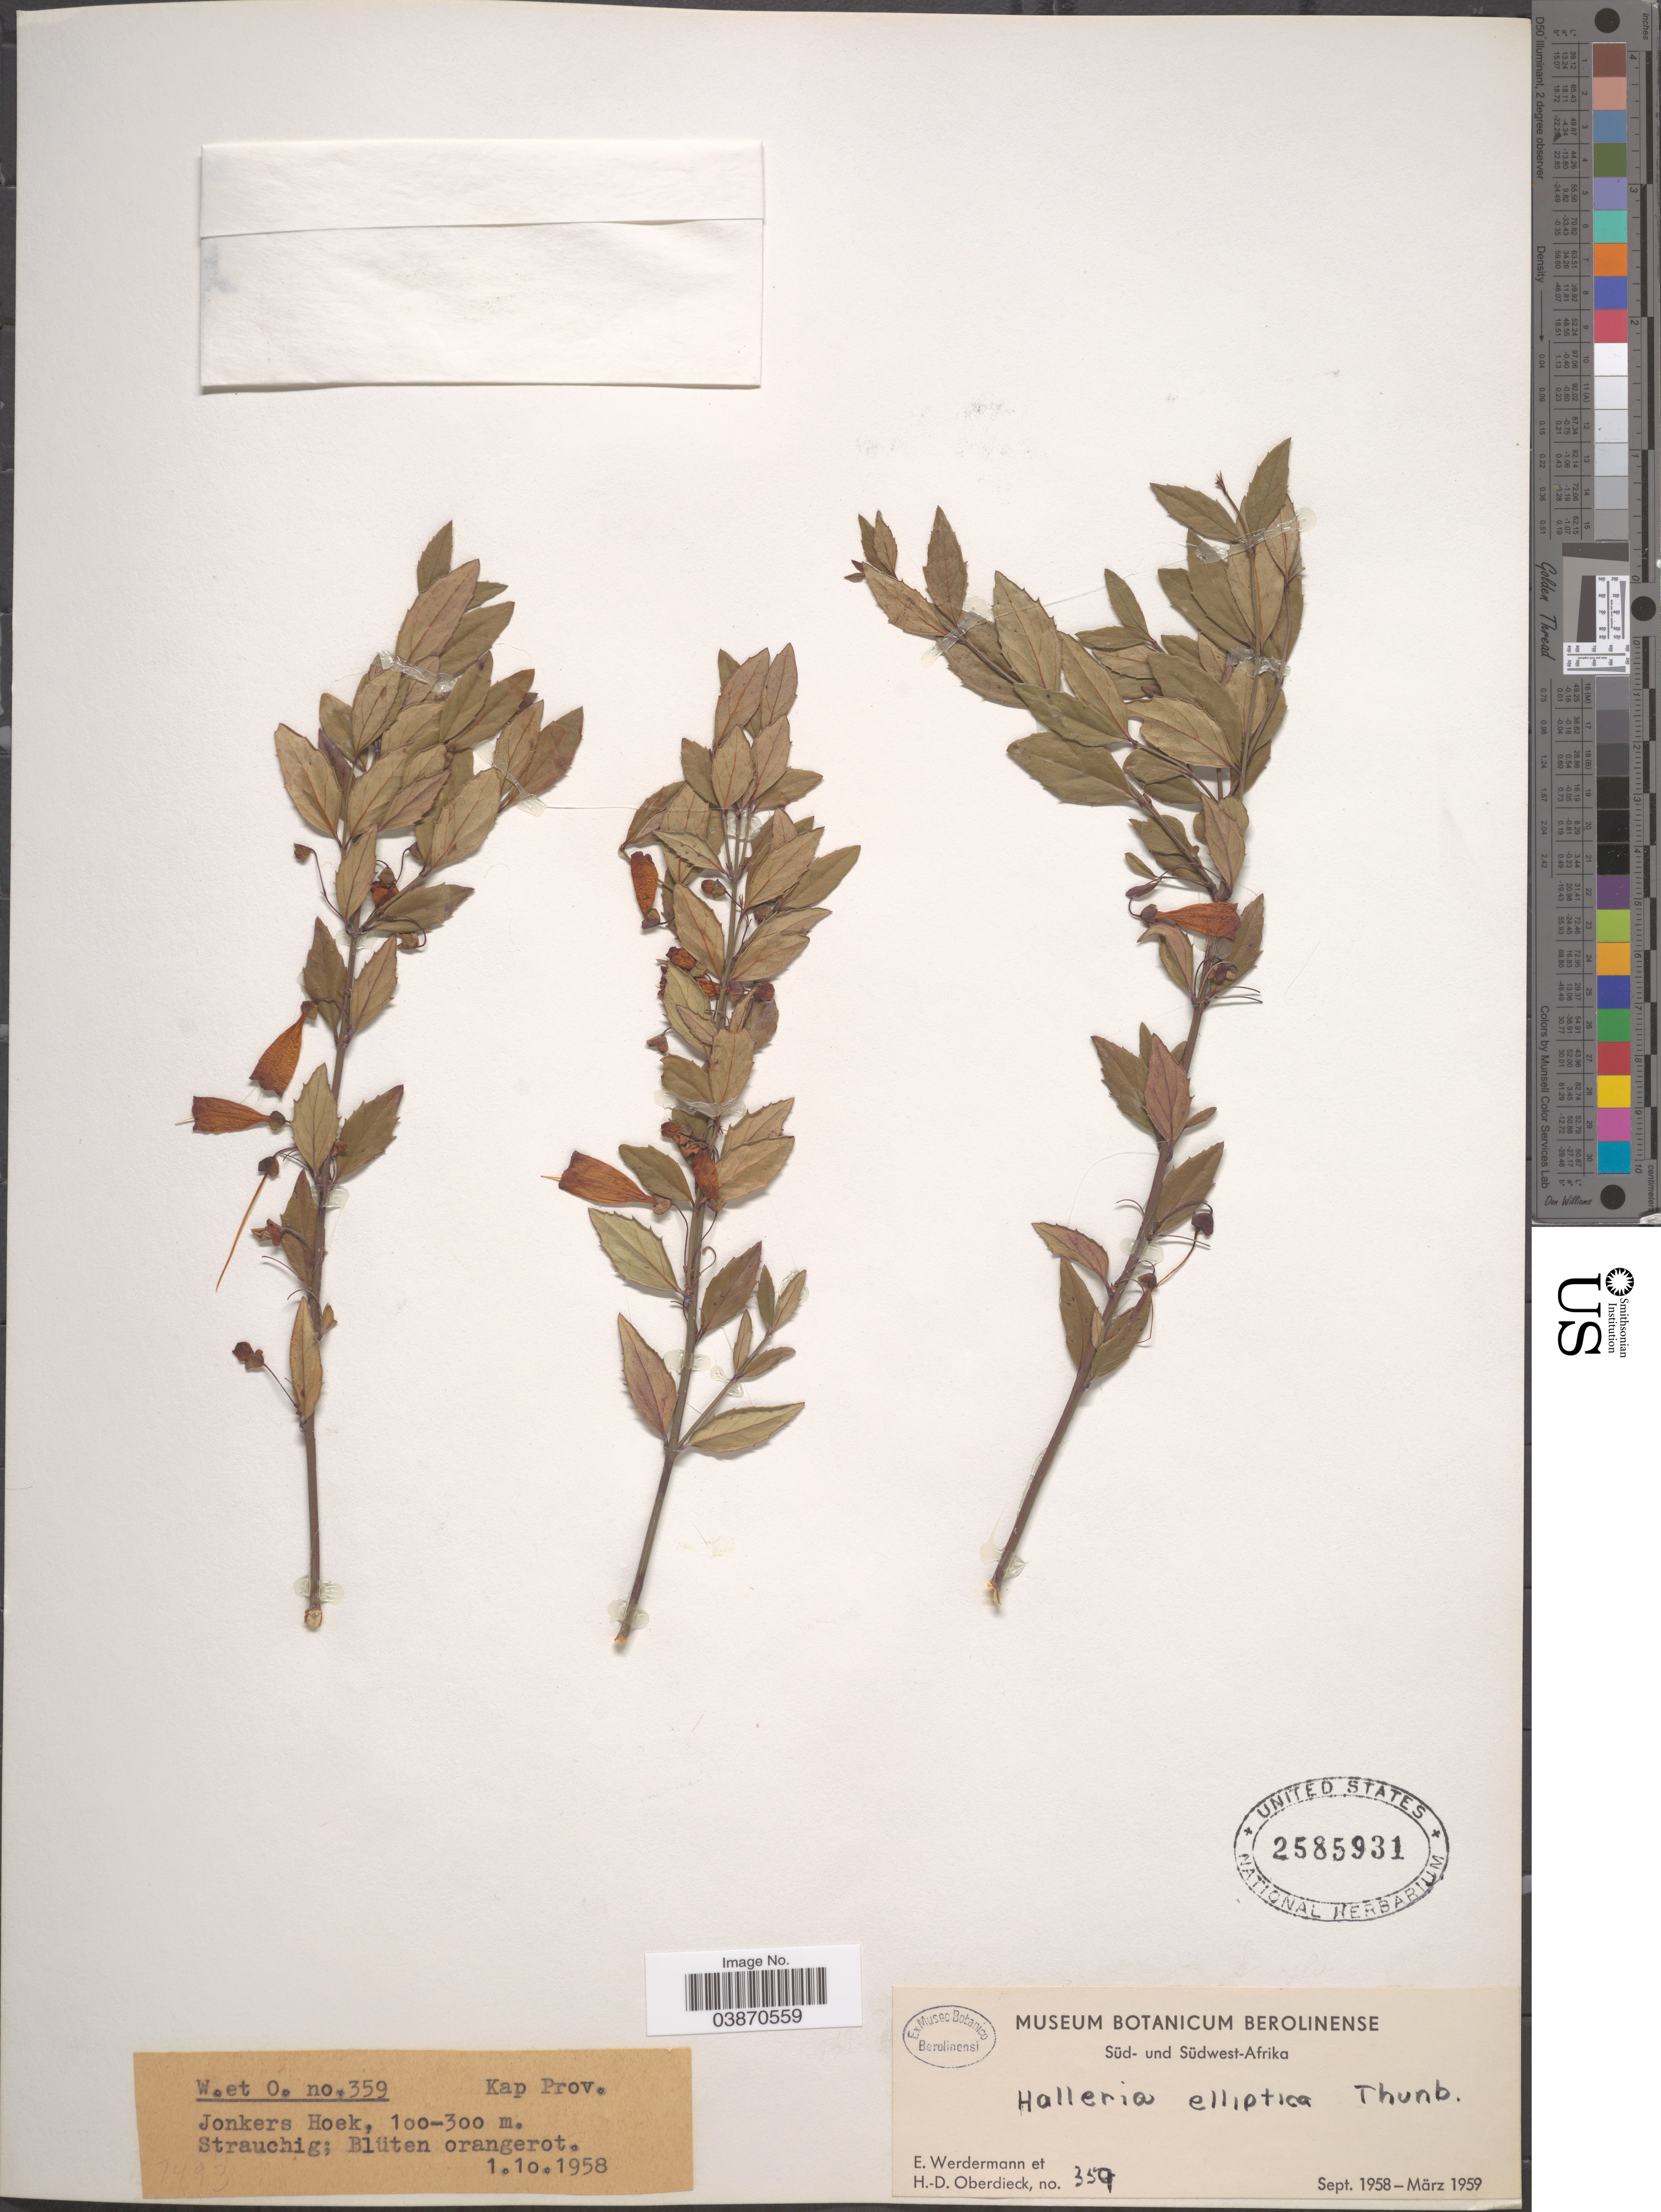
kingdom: Plantae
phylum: Tracheophyta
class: Magnoliopsida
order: Lamiales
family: Stilbaceae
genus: Halleria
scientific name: Halleria elliptica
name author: L.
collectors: E. Werdermann & H. Oberdieck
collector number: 359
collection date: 1958-10-01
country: South Africa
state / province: Western Cape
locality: Kap Prov. Jonkers Hoek.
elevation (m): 100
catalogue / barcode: US 2585931